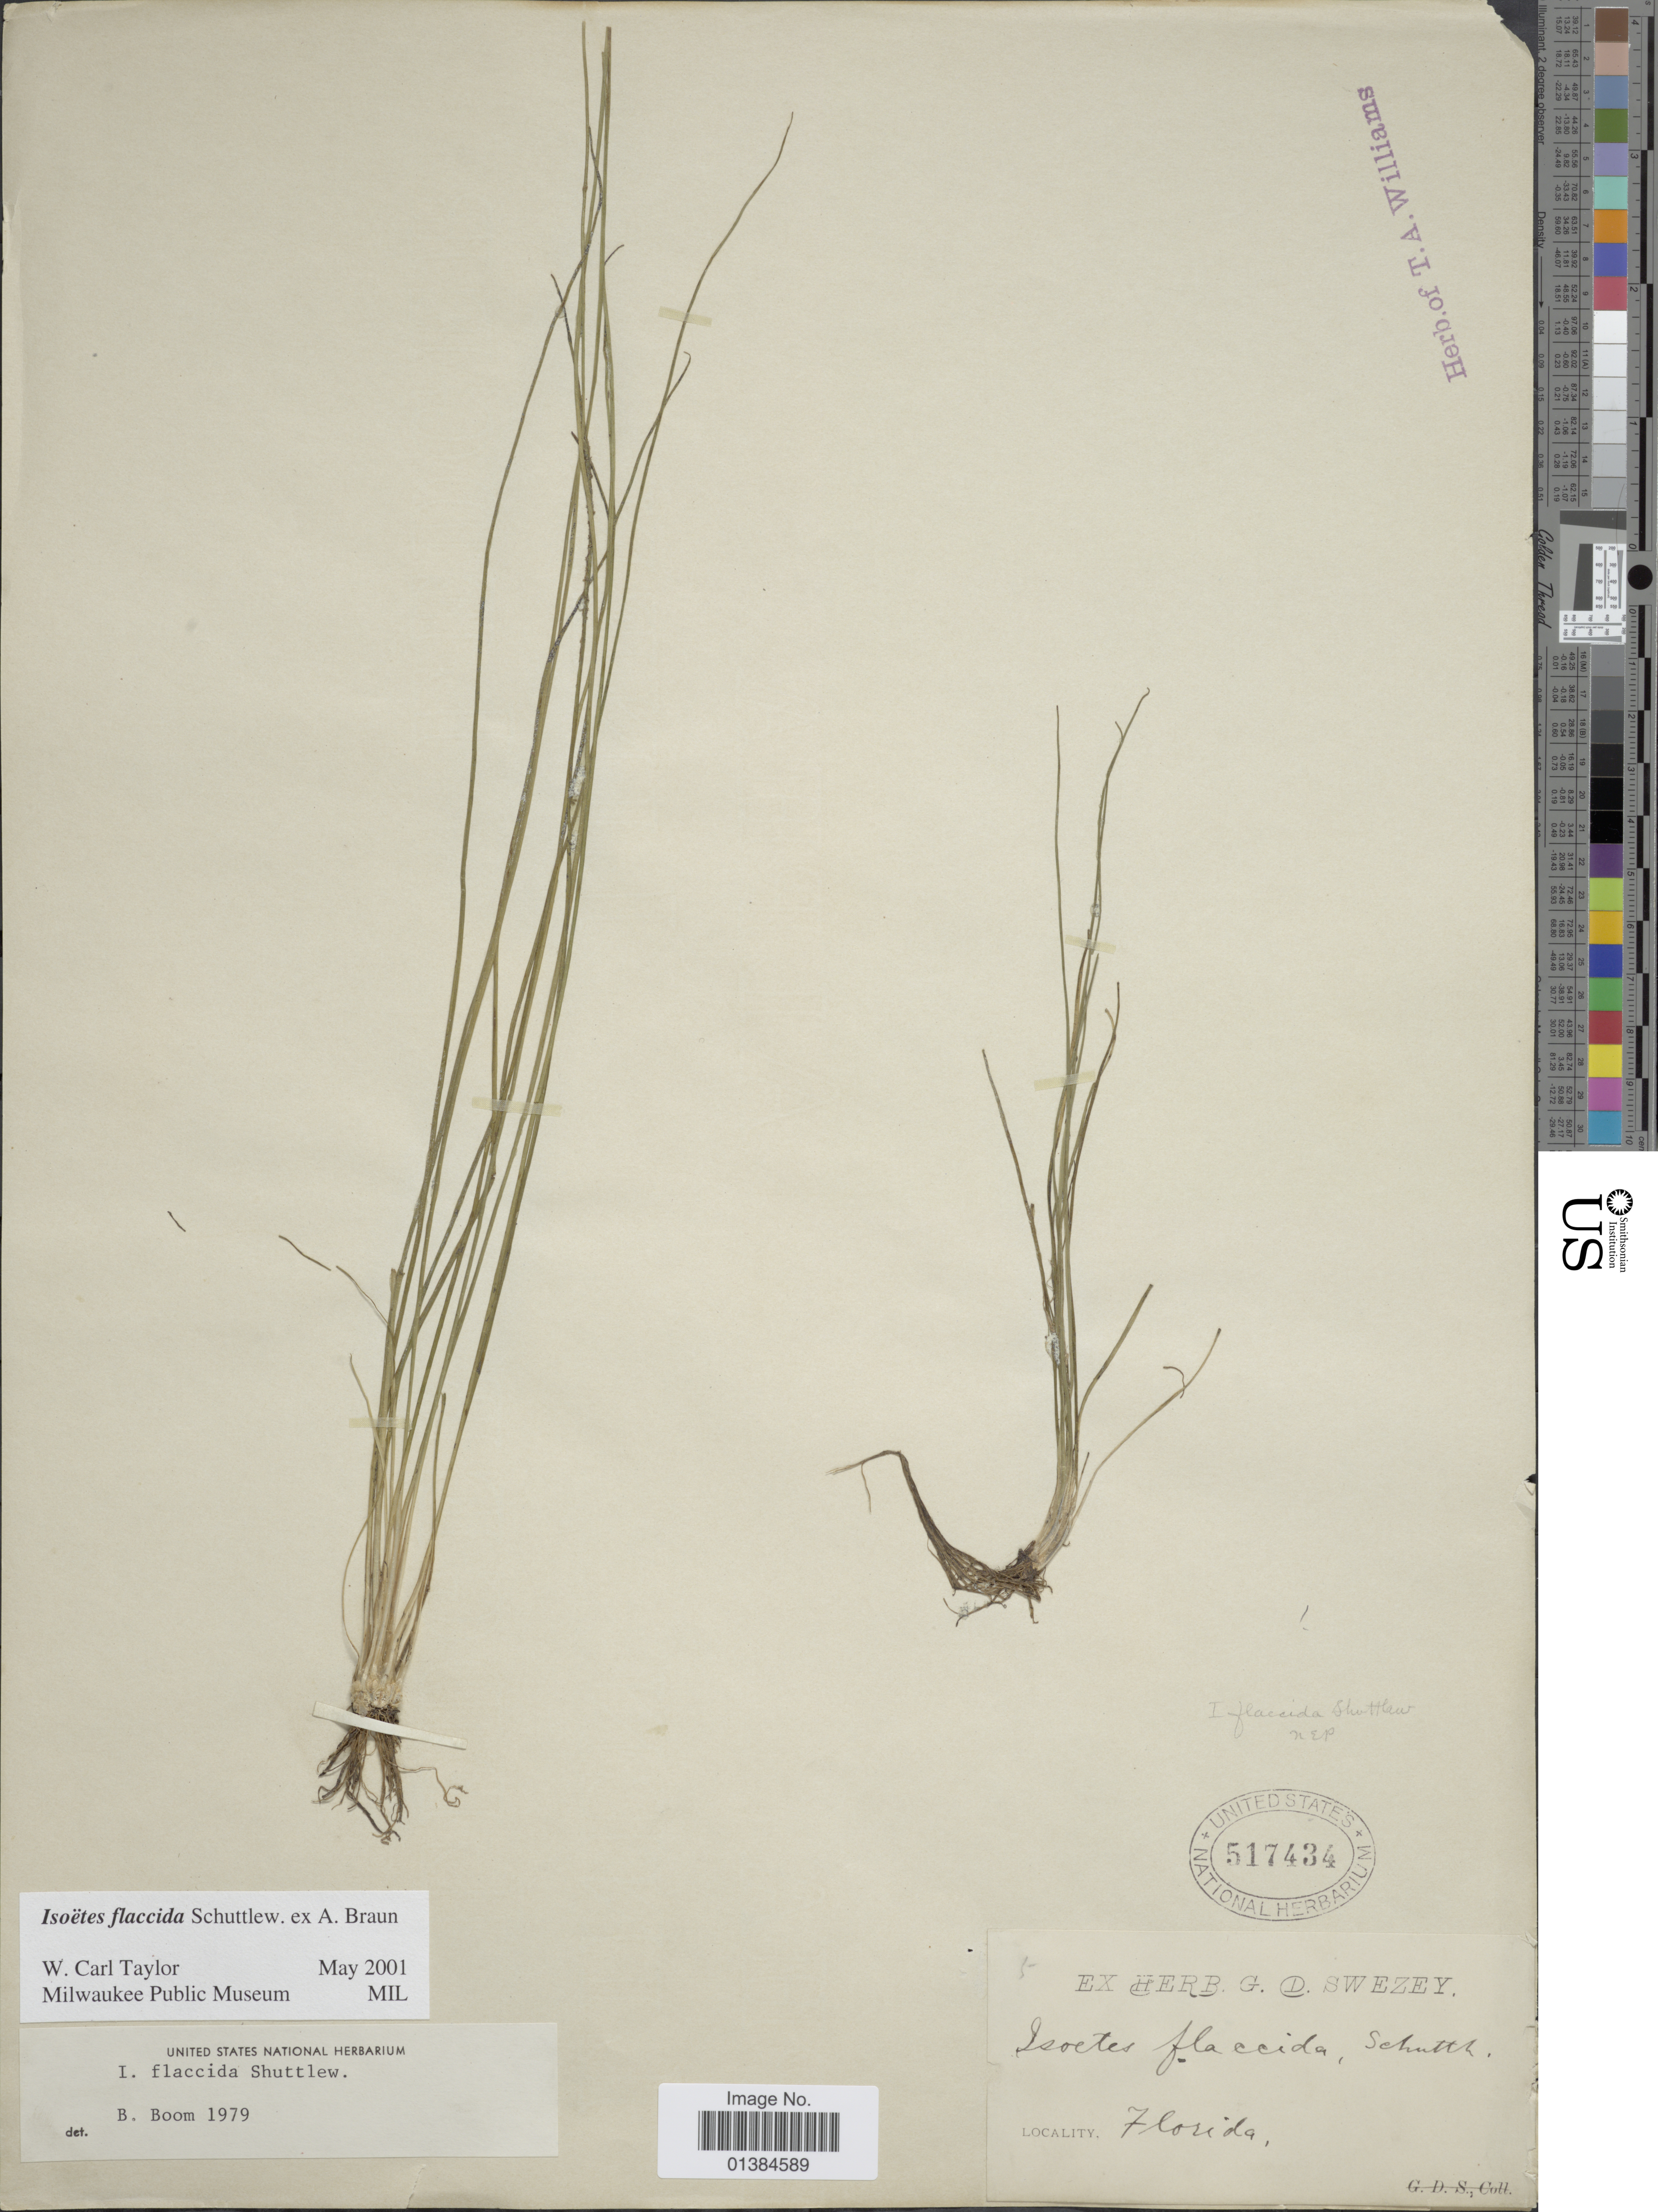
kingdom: Plantae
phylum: Tracheophyta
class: Lycopodiopsida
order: Isoetales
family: Isoetaceae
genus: Isoetes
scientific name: Isoetes flaccida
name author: Shuttlew. ex A. Braun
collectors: ex herb. G. D. Swezey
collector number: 5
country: United States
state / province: Florida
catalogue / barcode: US 517434